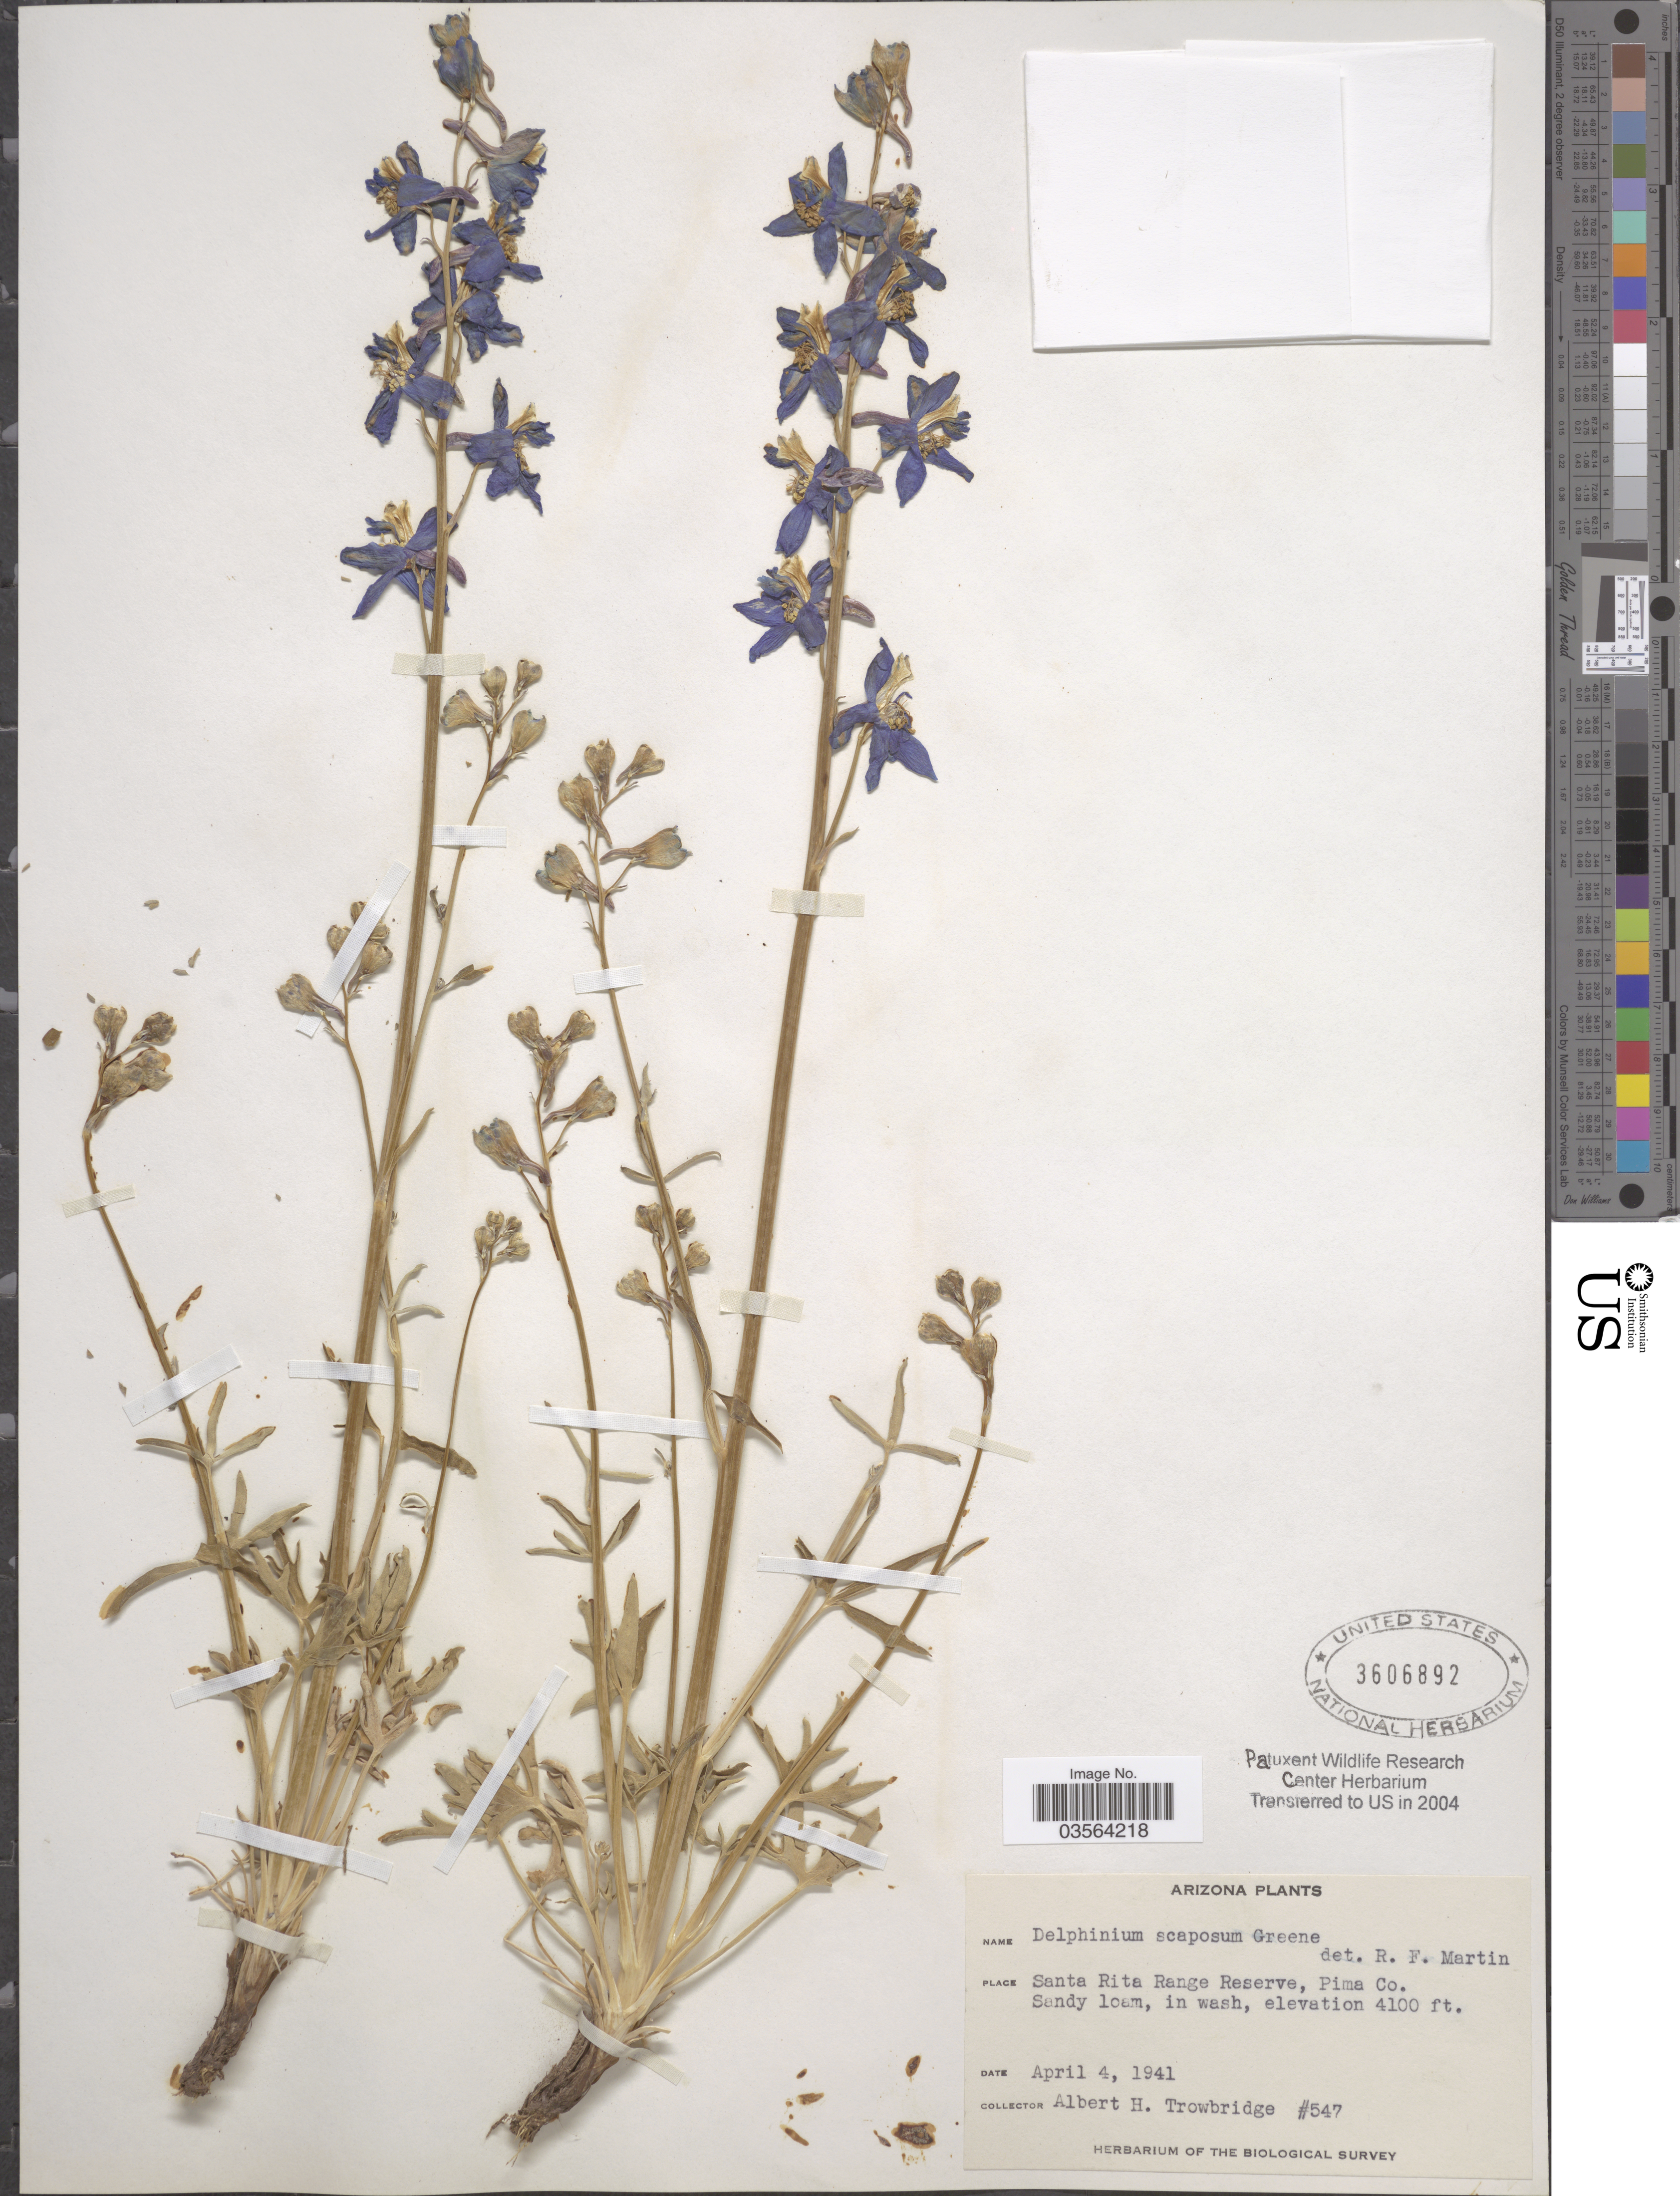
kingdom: Plantae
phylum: Tracheophyta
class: Magnoliopsida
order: Ranunculales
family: Ranunculaceae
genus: Delphinium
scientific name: Delphinium scaposum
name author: Greene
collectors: A. H. Trowbridge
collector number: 547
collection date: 1941-04-04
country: United States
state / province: Arizona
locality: Santa Rita Range Reserve, Pima Co.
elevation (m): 1250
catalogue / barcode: US 3606892